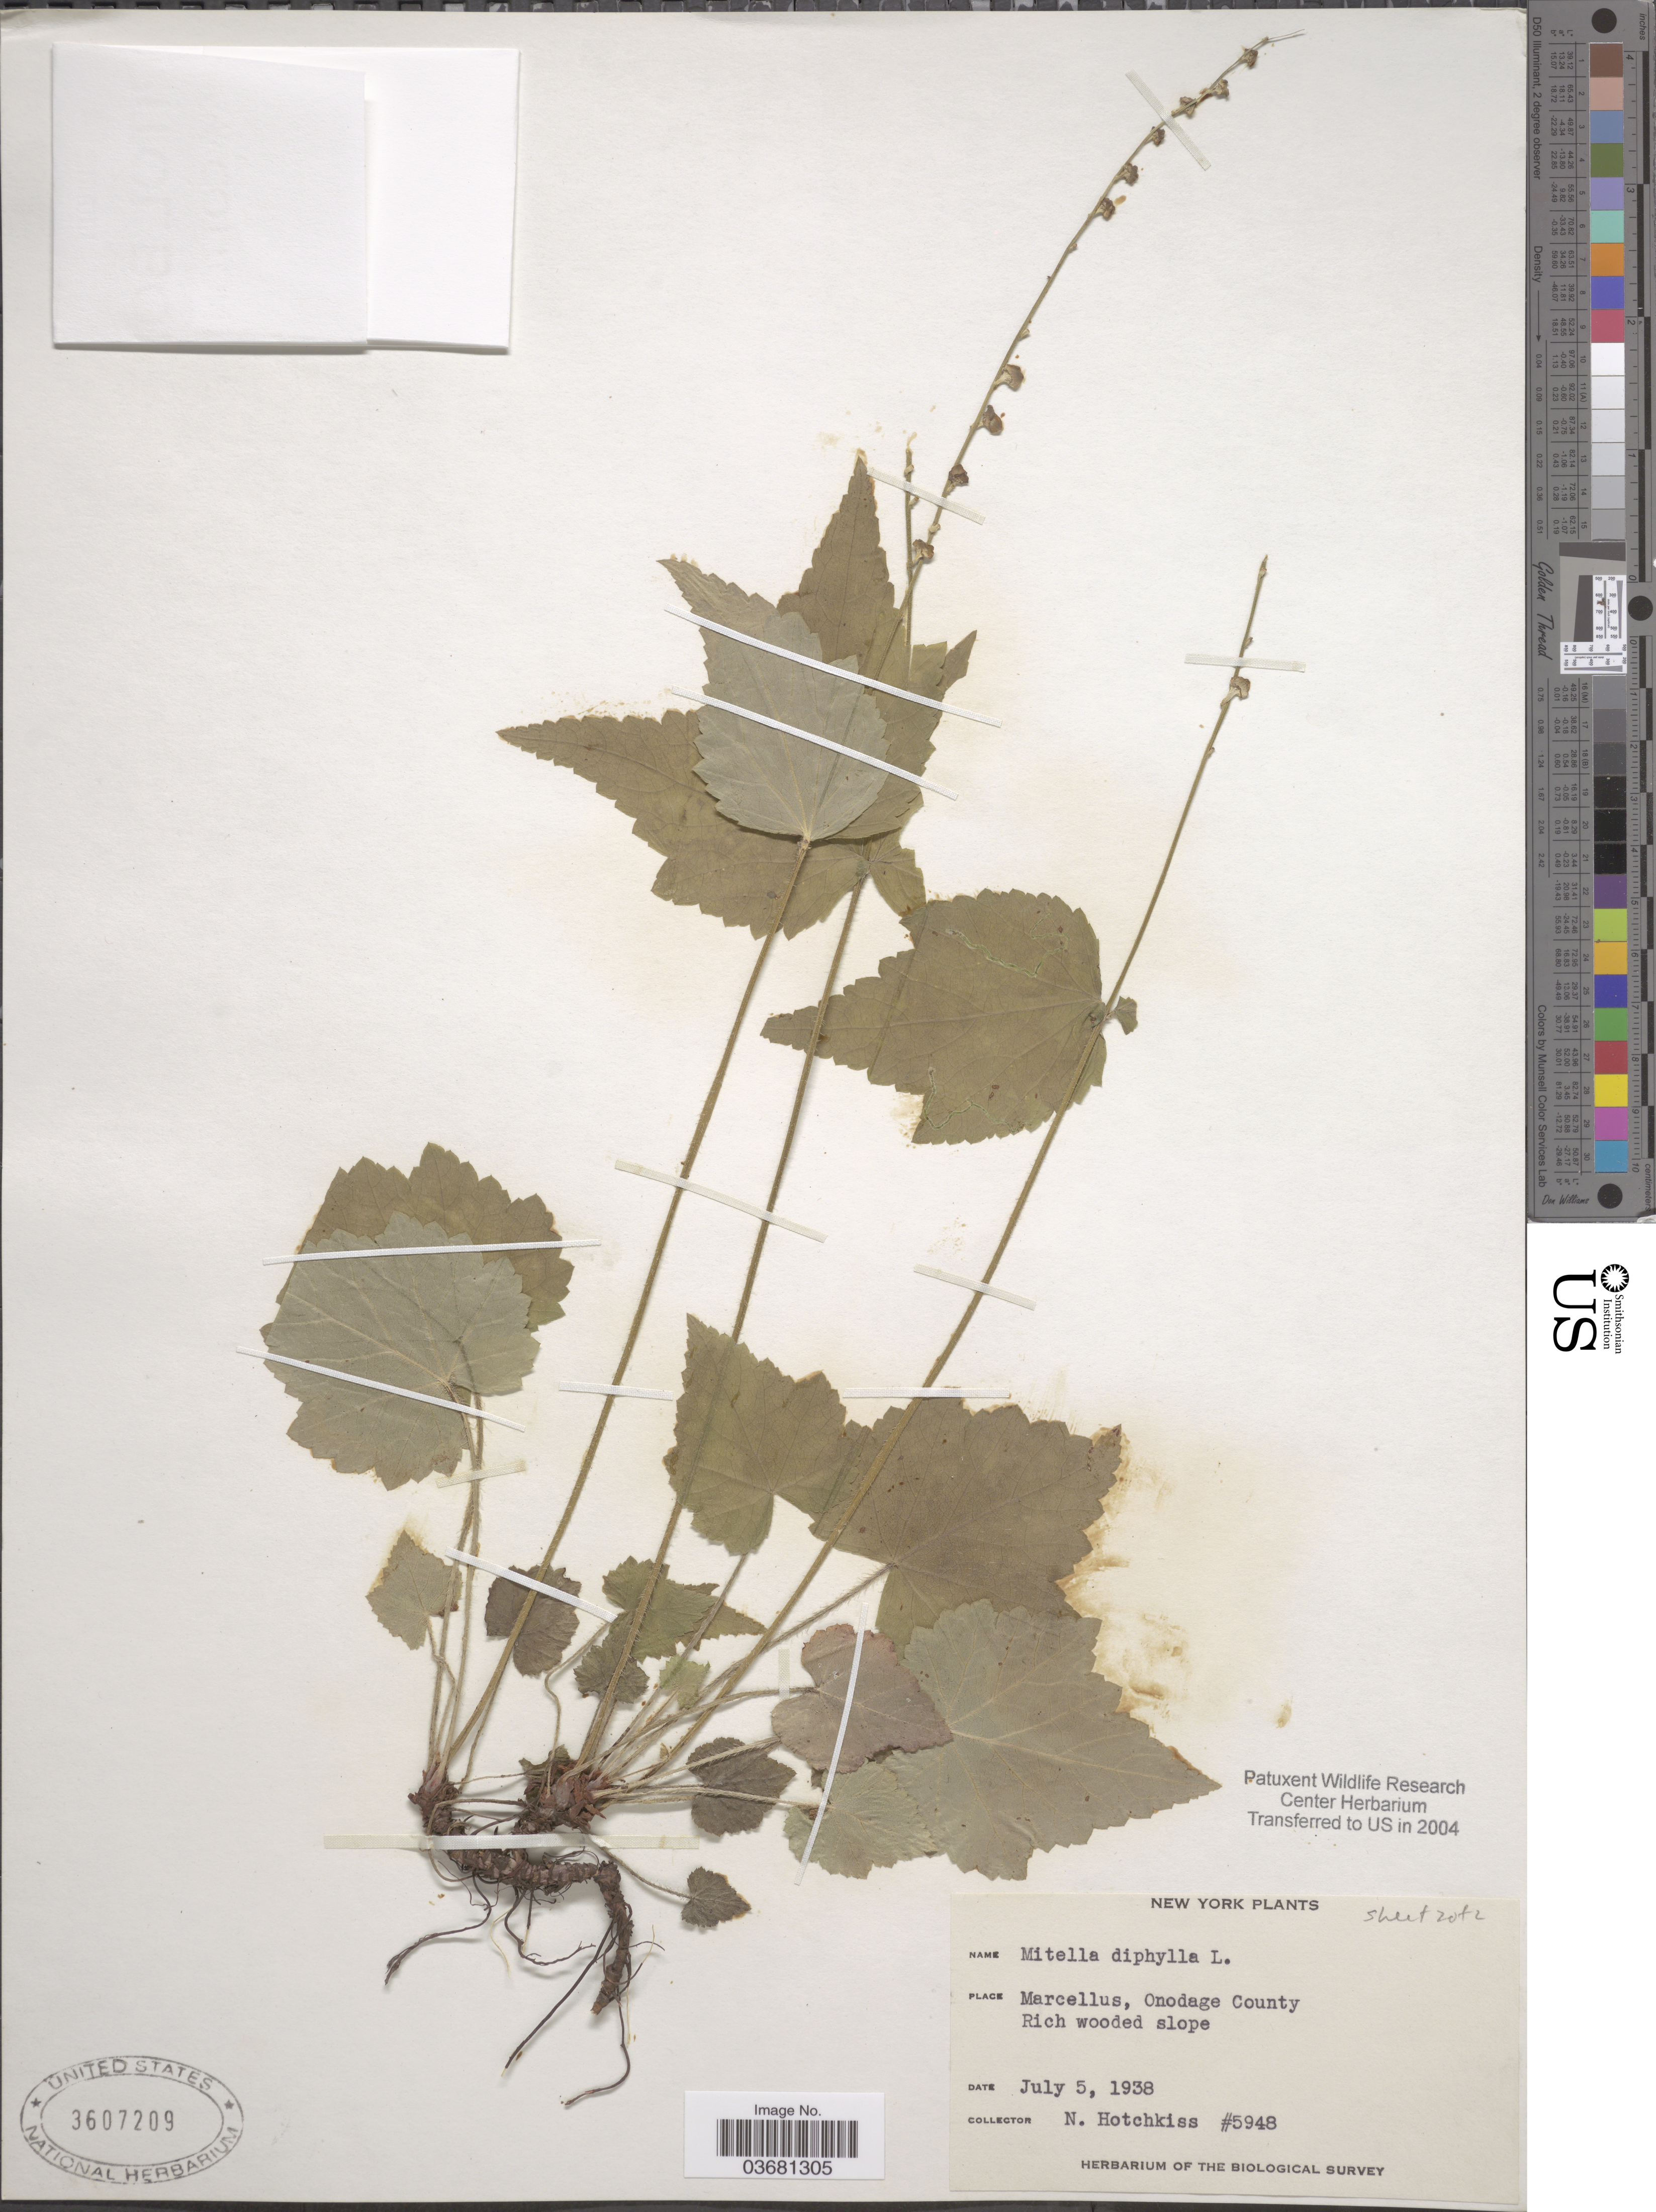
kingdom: Plantae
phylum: Tracheophyta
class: Magnoliopsida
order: Saxifragales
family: Saxifragaceae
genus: Mitella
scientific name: Mitella diphylla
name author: L.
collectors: N. Hotchkiss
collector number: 5948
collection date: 1938-07-05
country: United States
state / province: New York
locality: Marcellus, Onondage County. The Biological Survey.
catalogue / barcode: US 3607209